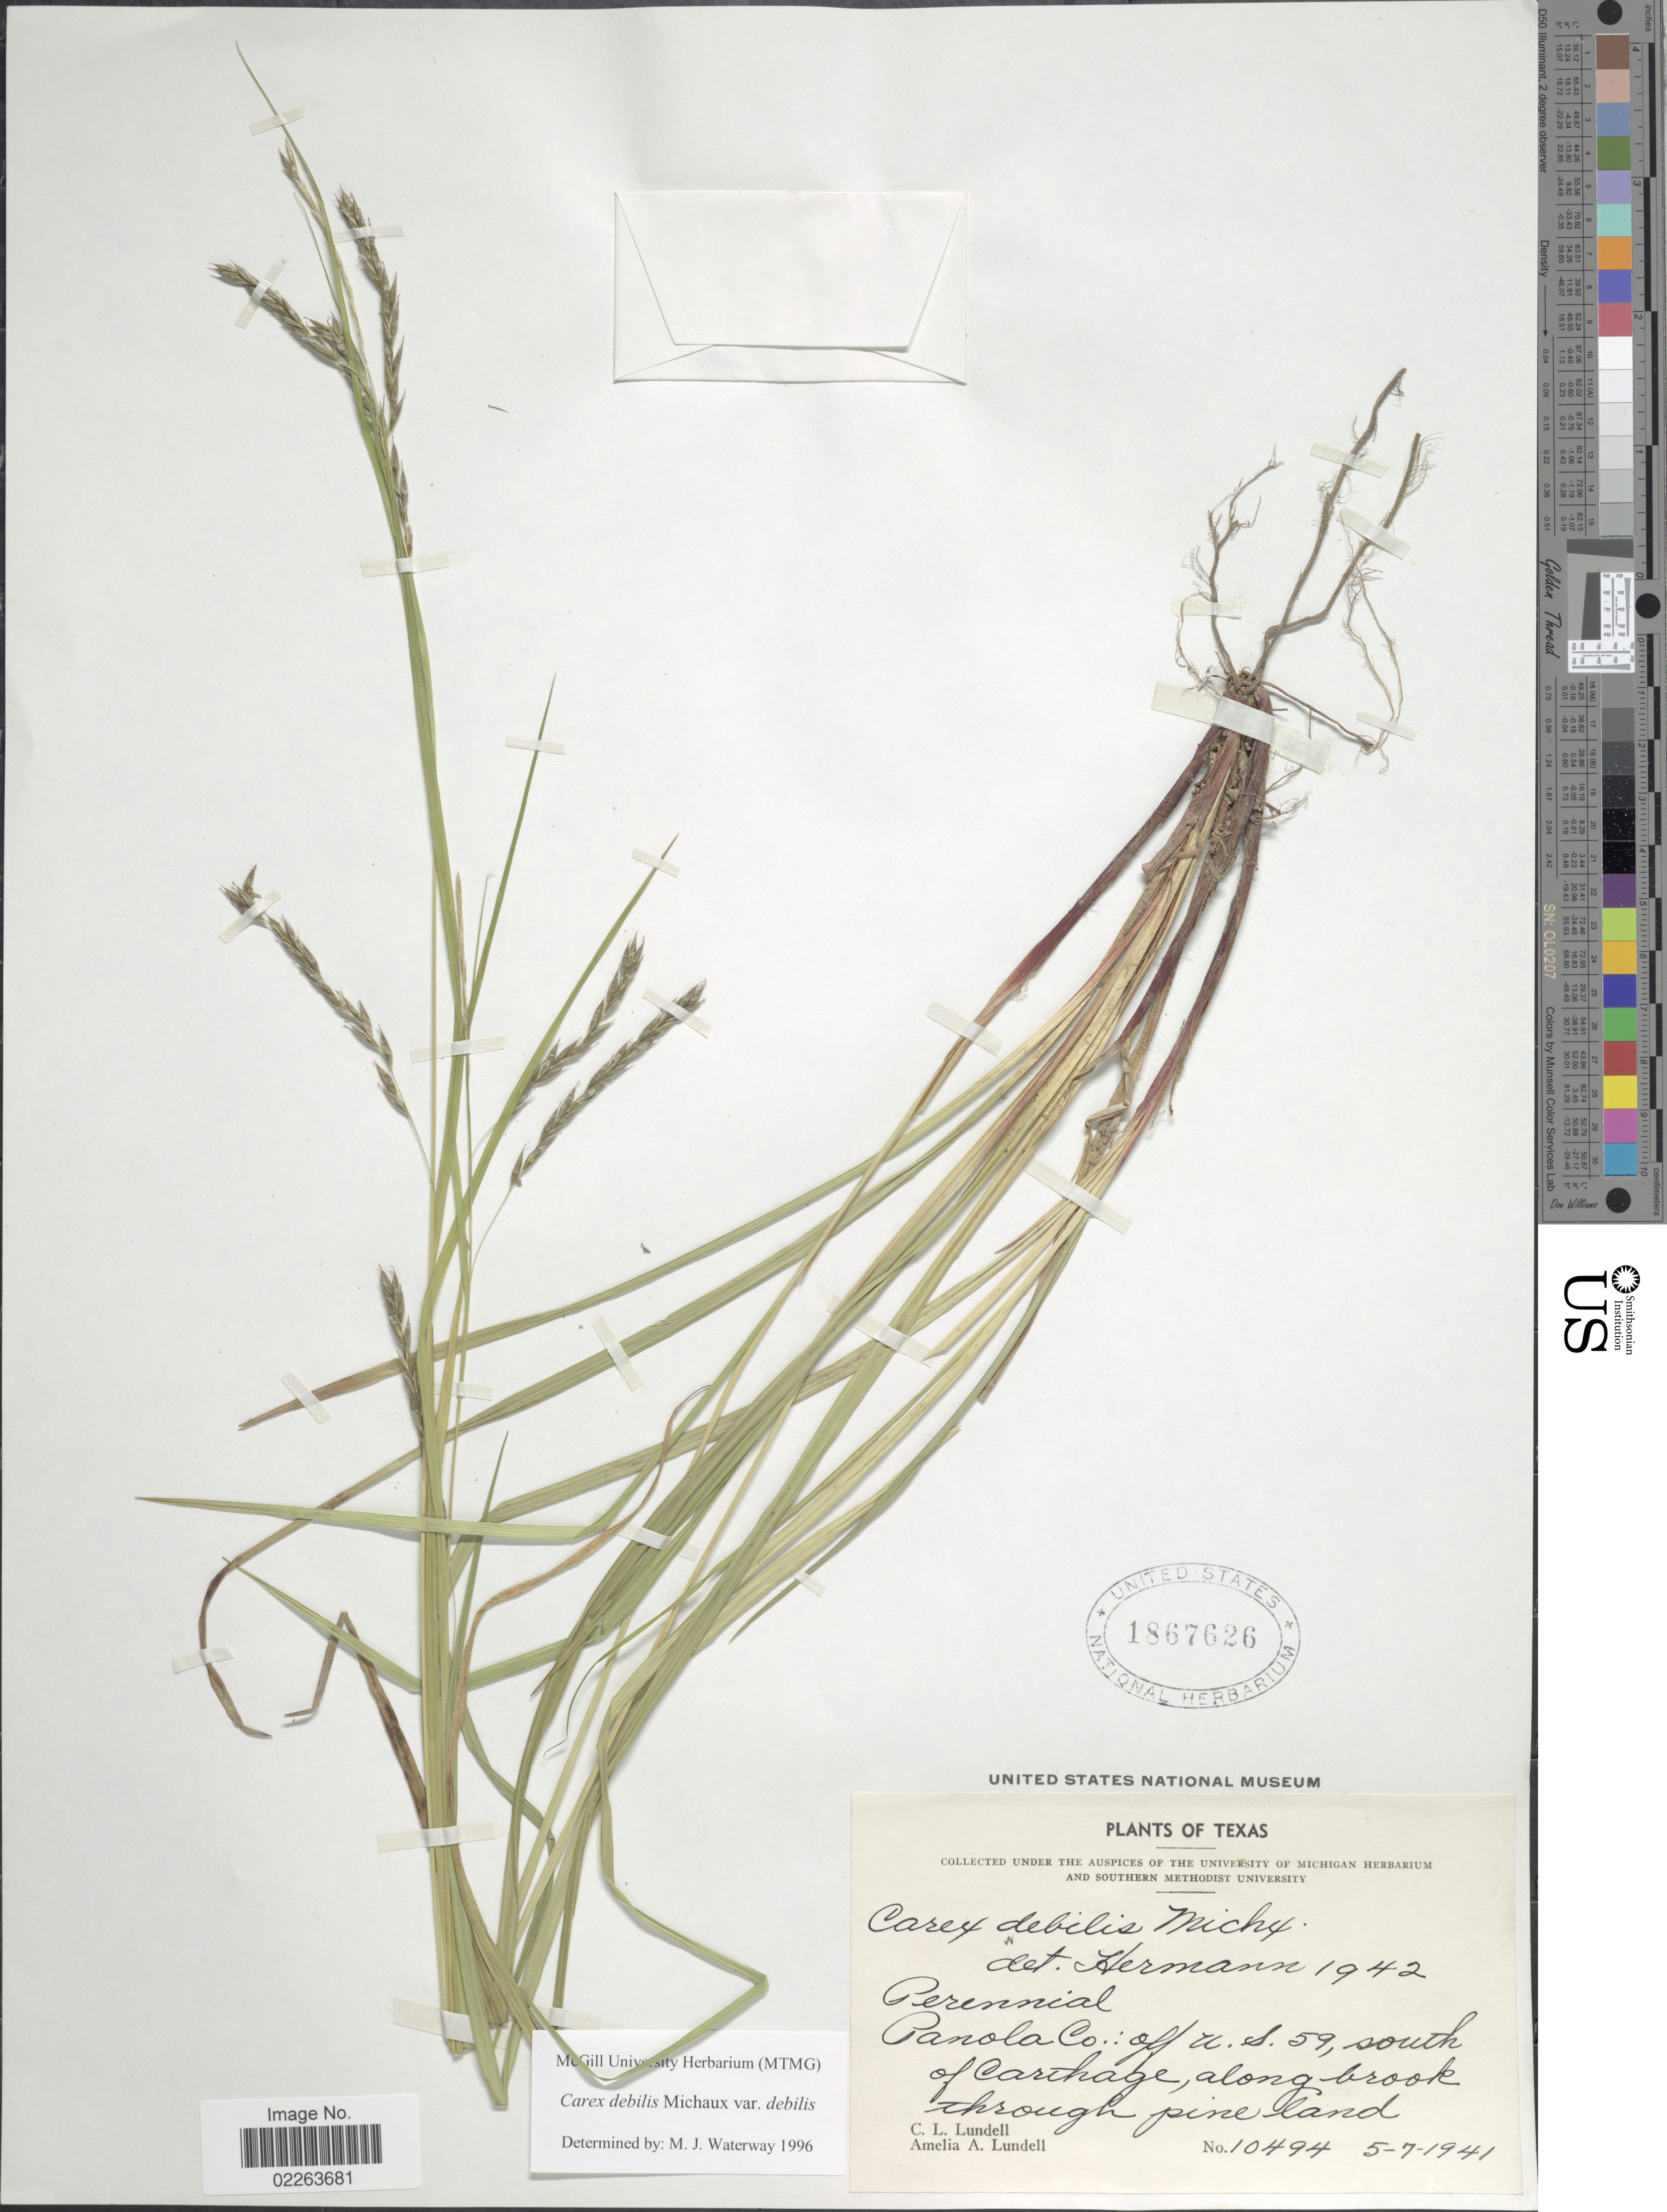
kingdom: Plantae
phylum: Tracheophyta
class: Liliopsida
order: Poales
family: Cyperaceae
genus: Carex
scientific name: Carex debilis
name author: Michx.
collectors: C. L. Lundell & A. A. Lundell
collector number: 10494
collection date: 1941-07-05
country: United States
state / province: Texas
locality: Panola Co.: off U.S. 59, south of Carthage, along brook through pine land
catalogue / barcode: US 1867626